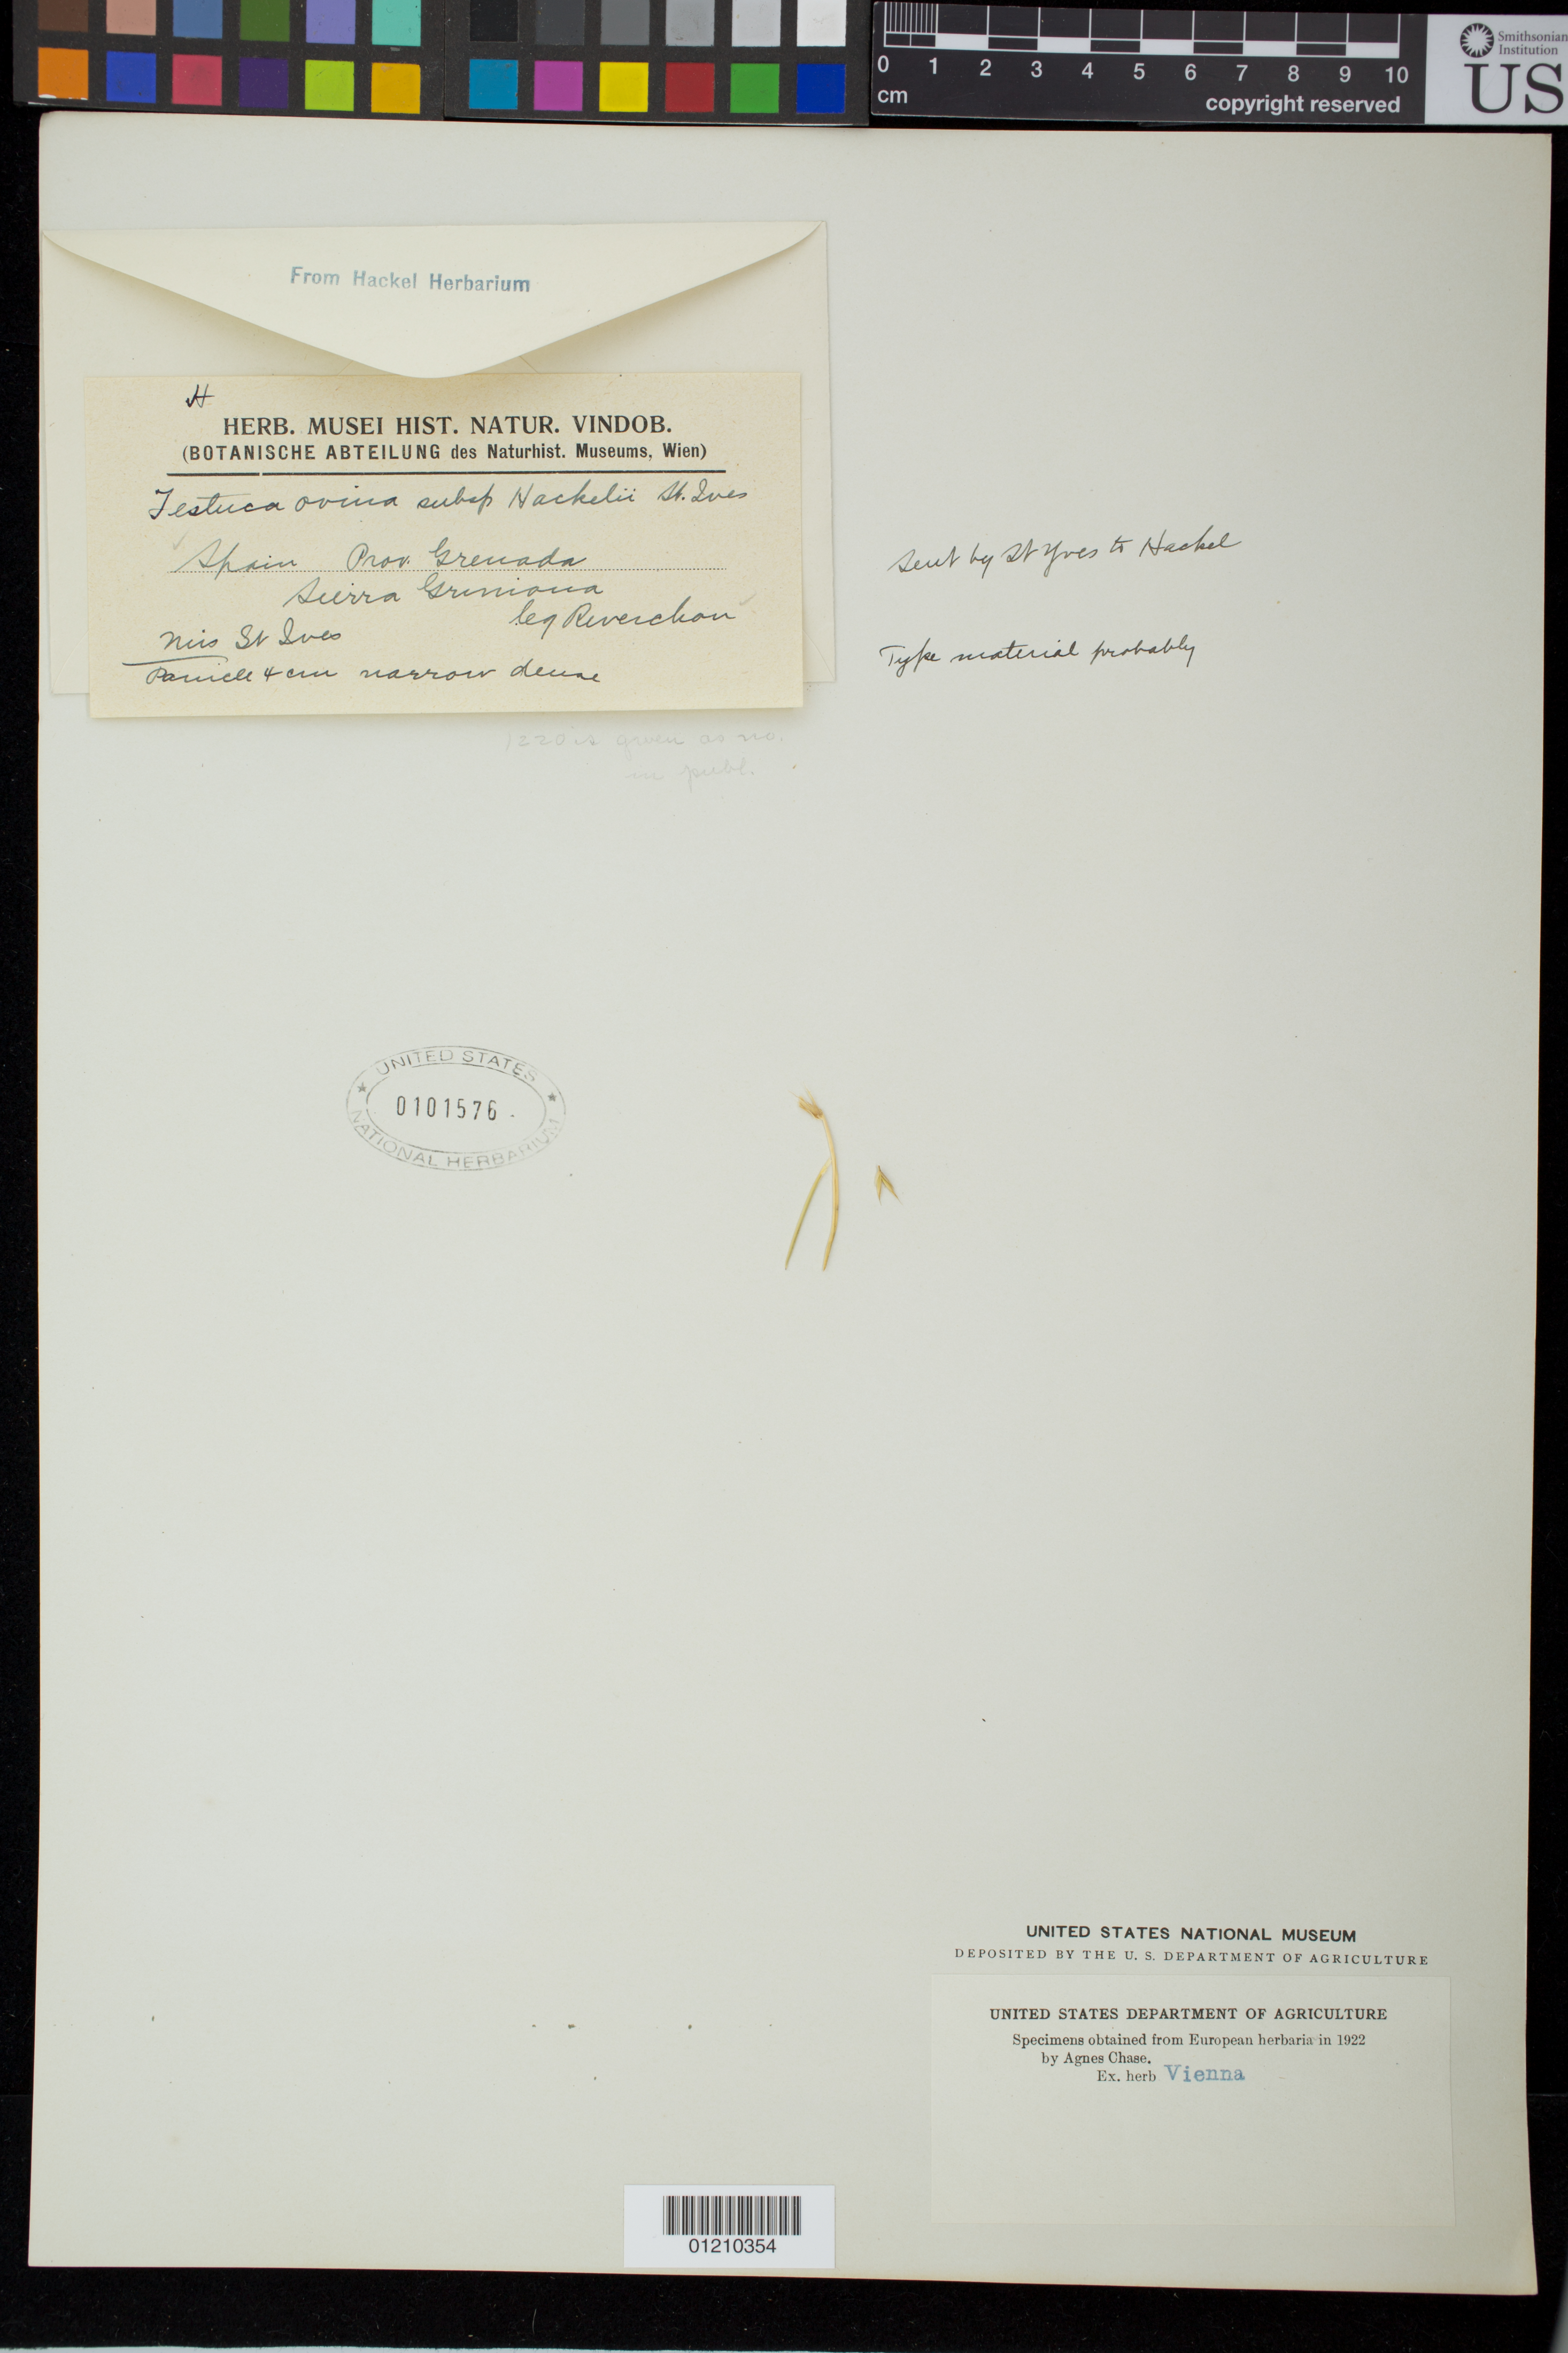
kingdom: Plantae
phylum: Tracheophyta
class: Liliopsida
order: Poales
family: Poaceae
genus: Festuca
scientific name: Festuca ovina subsp. hackelii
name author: Saint-Yves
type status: Syntype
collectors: E. Reverchon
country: Spain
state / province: Andalucia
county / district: Granada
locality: Sierra Grimona.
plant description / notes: Fragmentary material of type specimen ex herb. Vienna.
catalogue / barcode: US 101576